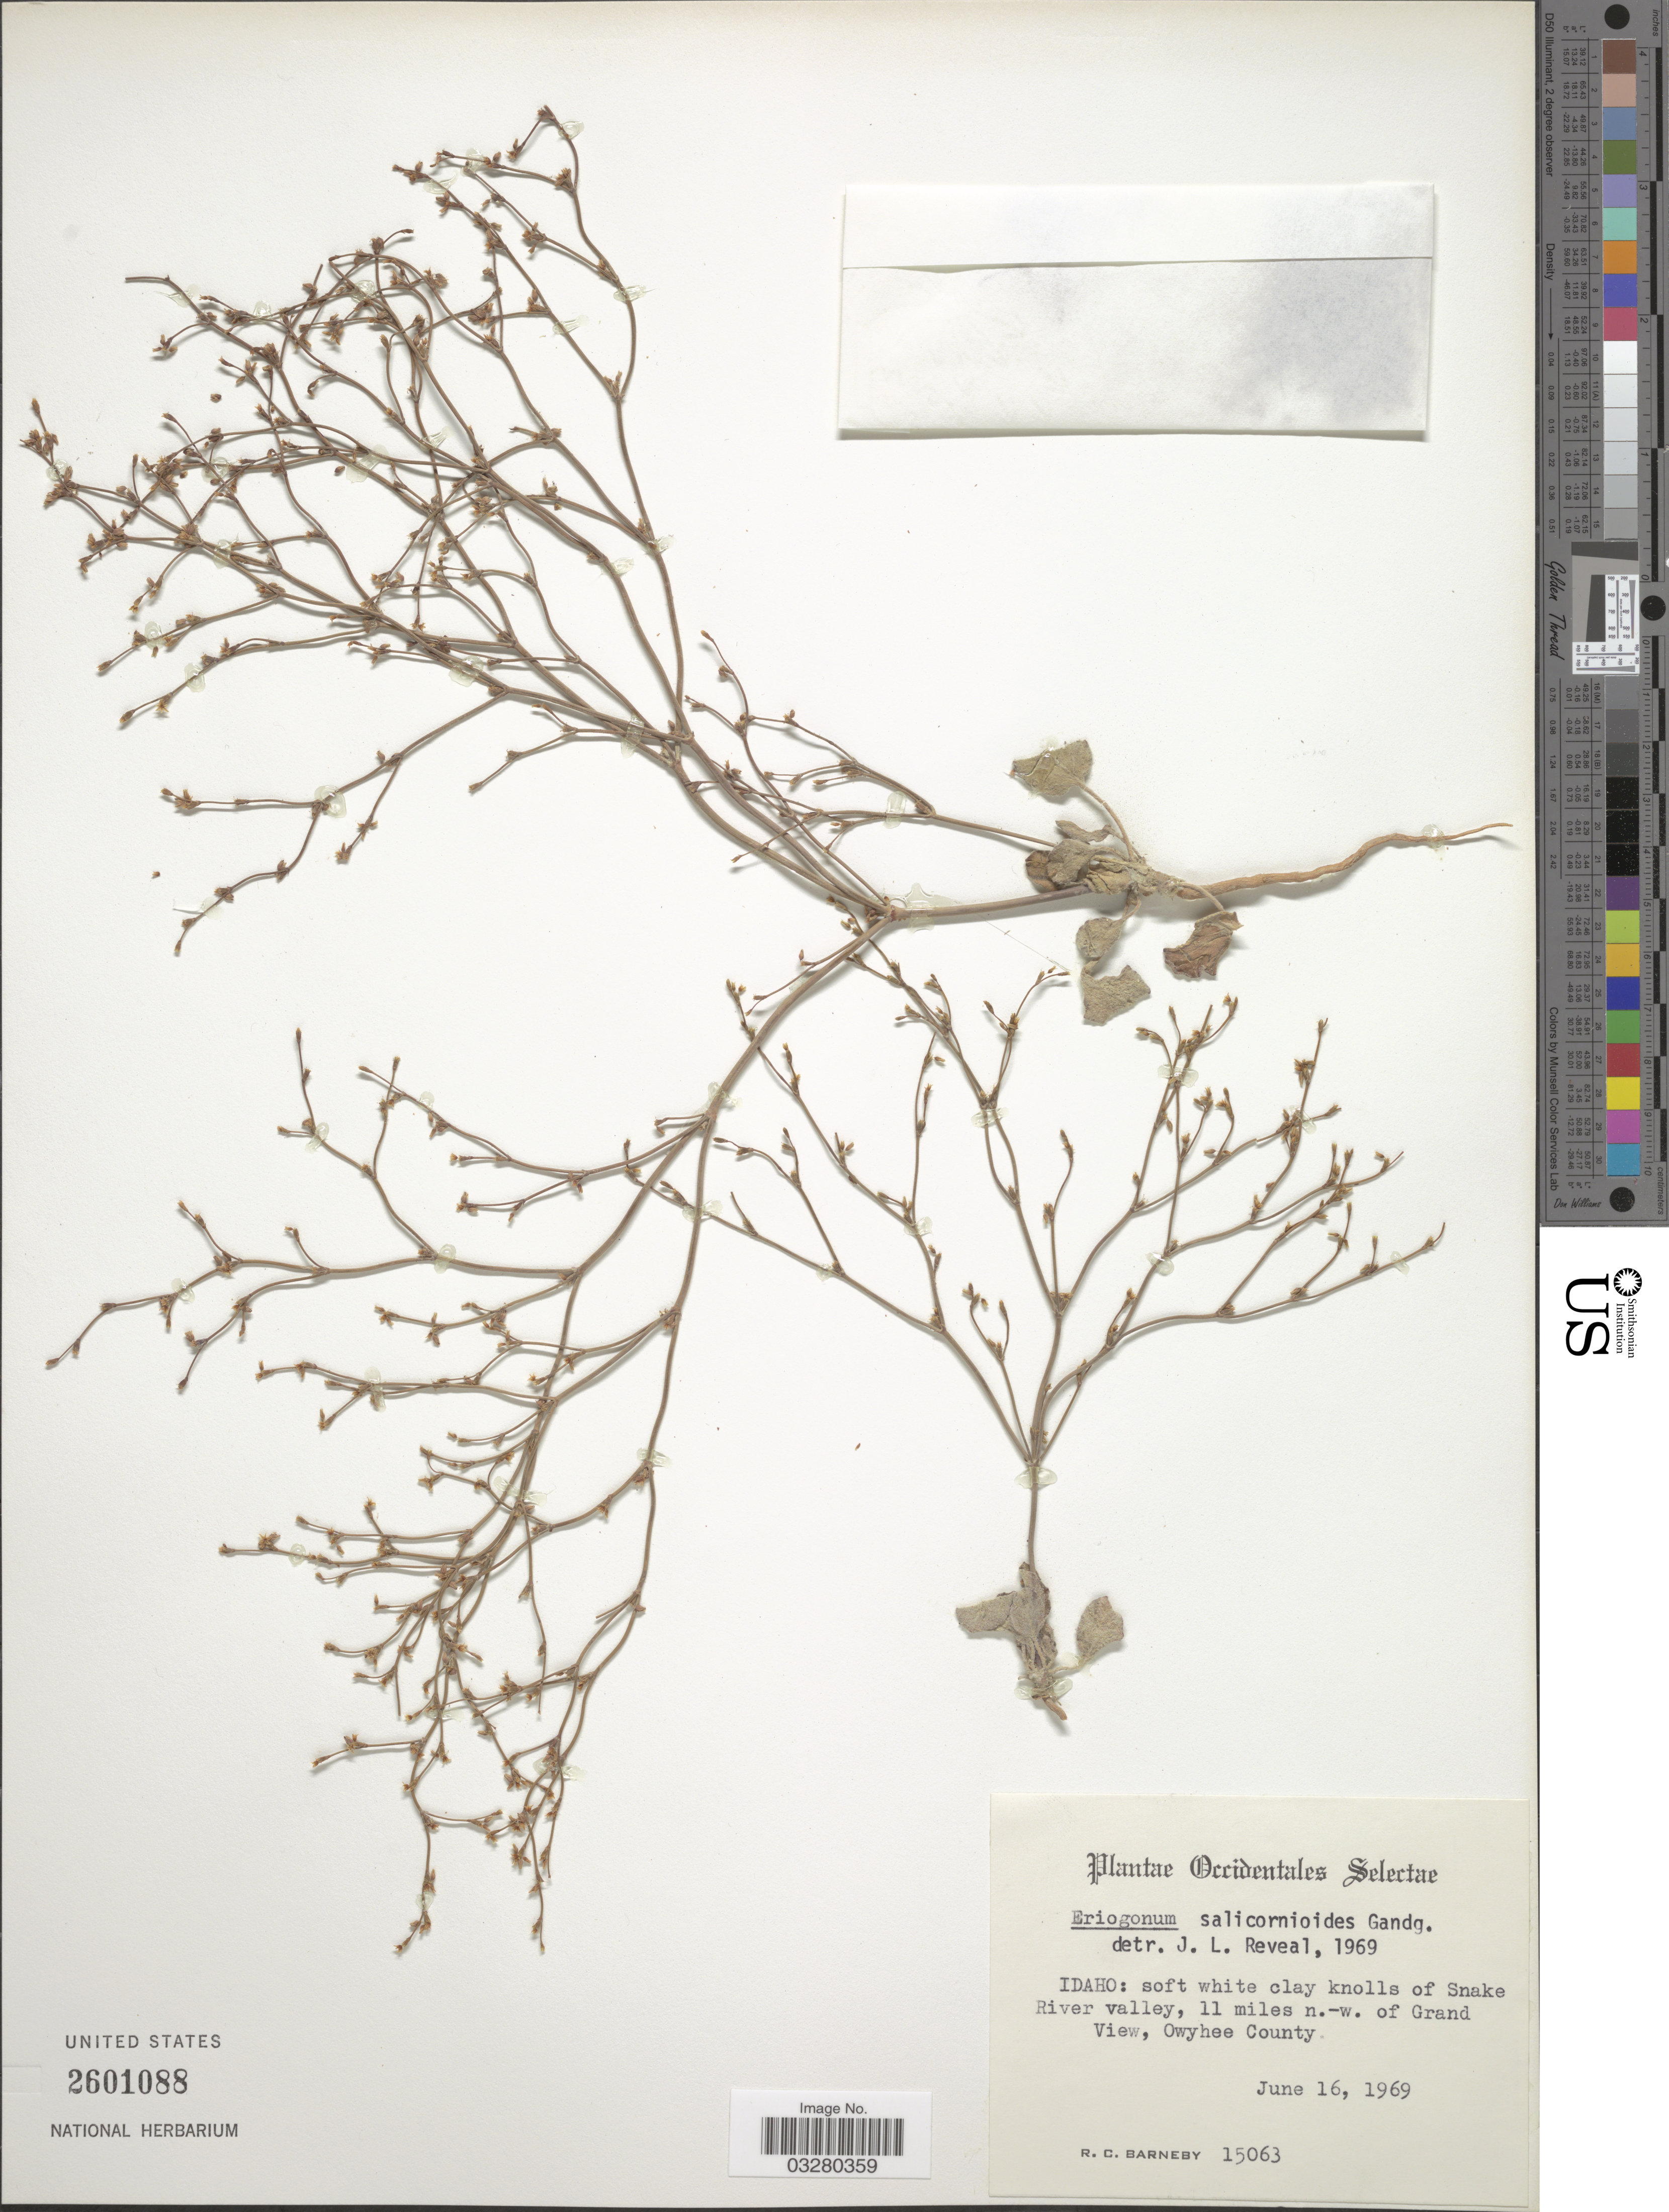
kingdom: Plantae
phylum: Tracheophyta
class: Magnoliopsida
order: Caryophyllales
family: Polygonaceae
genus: Eriogonum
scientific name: Eriogonum salicornioides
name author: Gand.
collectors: R. C. Barneby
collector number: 15063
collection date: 1969-06-16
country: United States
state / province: Idaho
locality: Occidentales Selectae. Soft white clay knolls of Snake River valley, 11 miles n.-w. of Grand View, Owyhee County.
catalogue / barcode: US 2601088